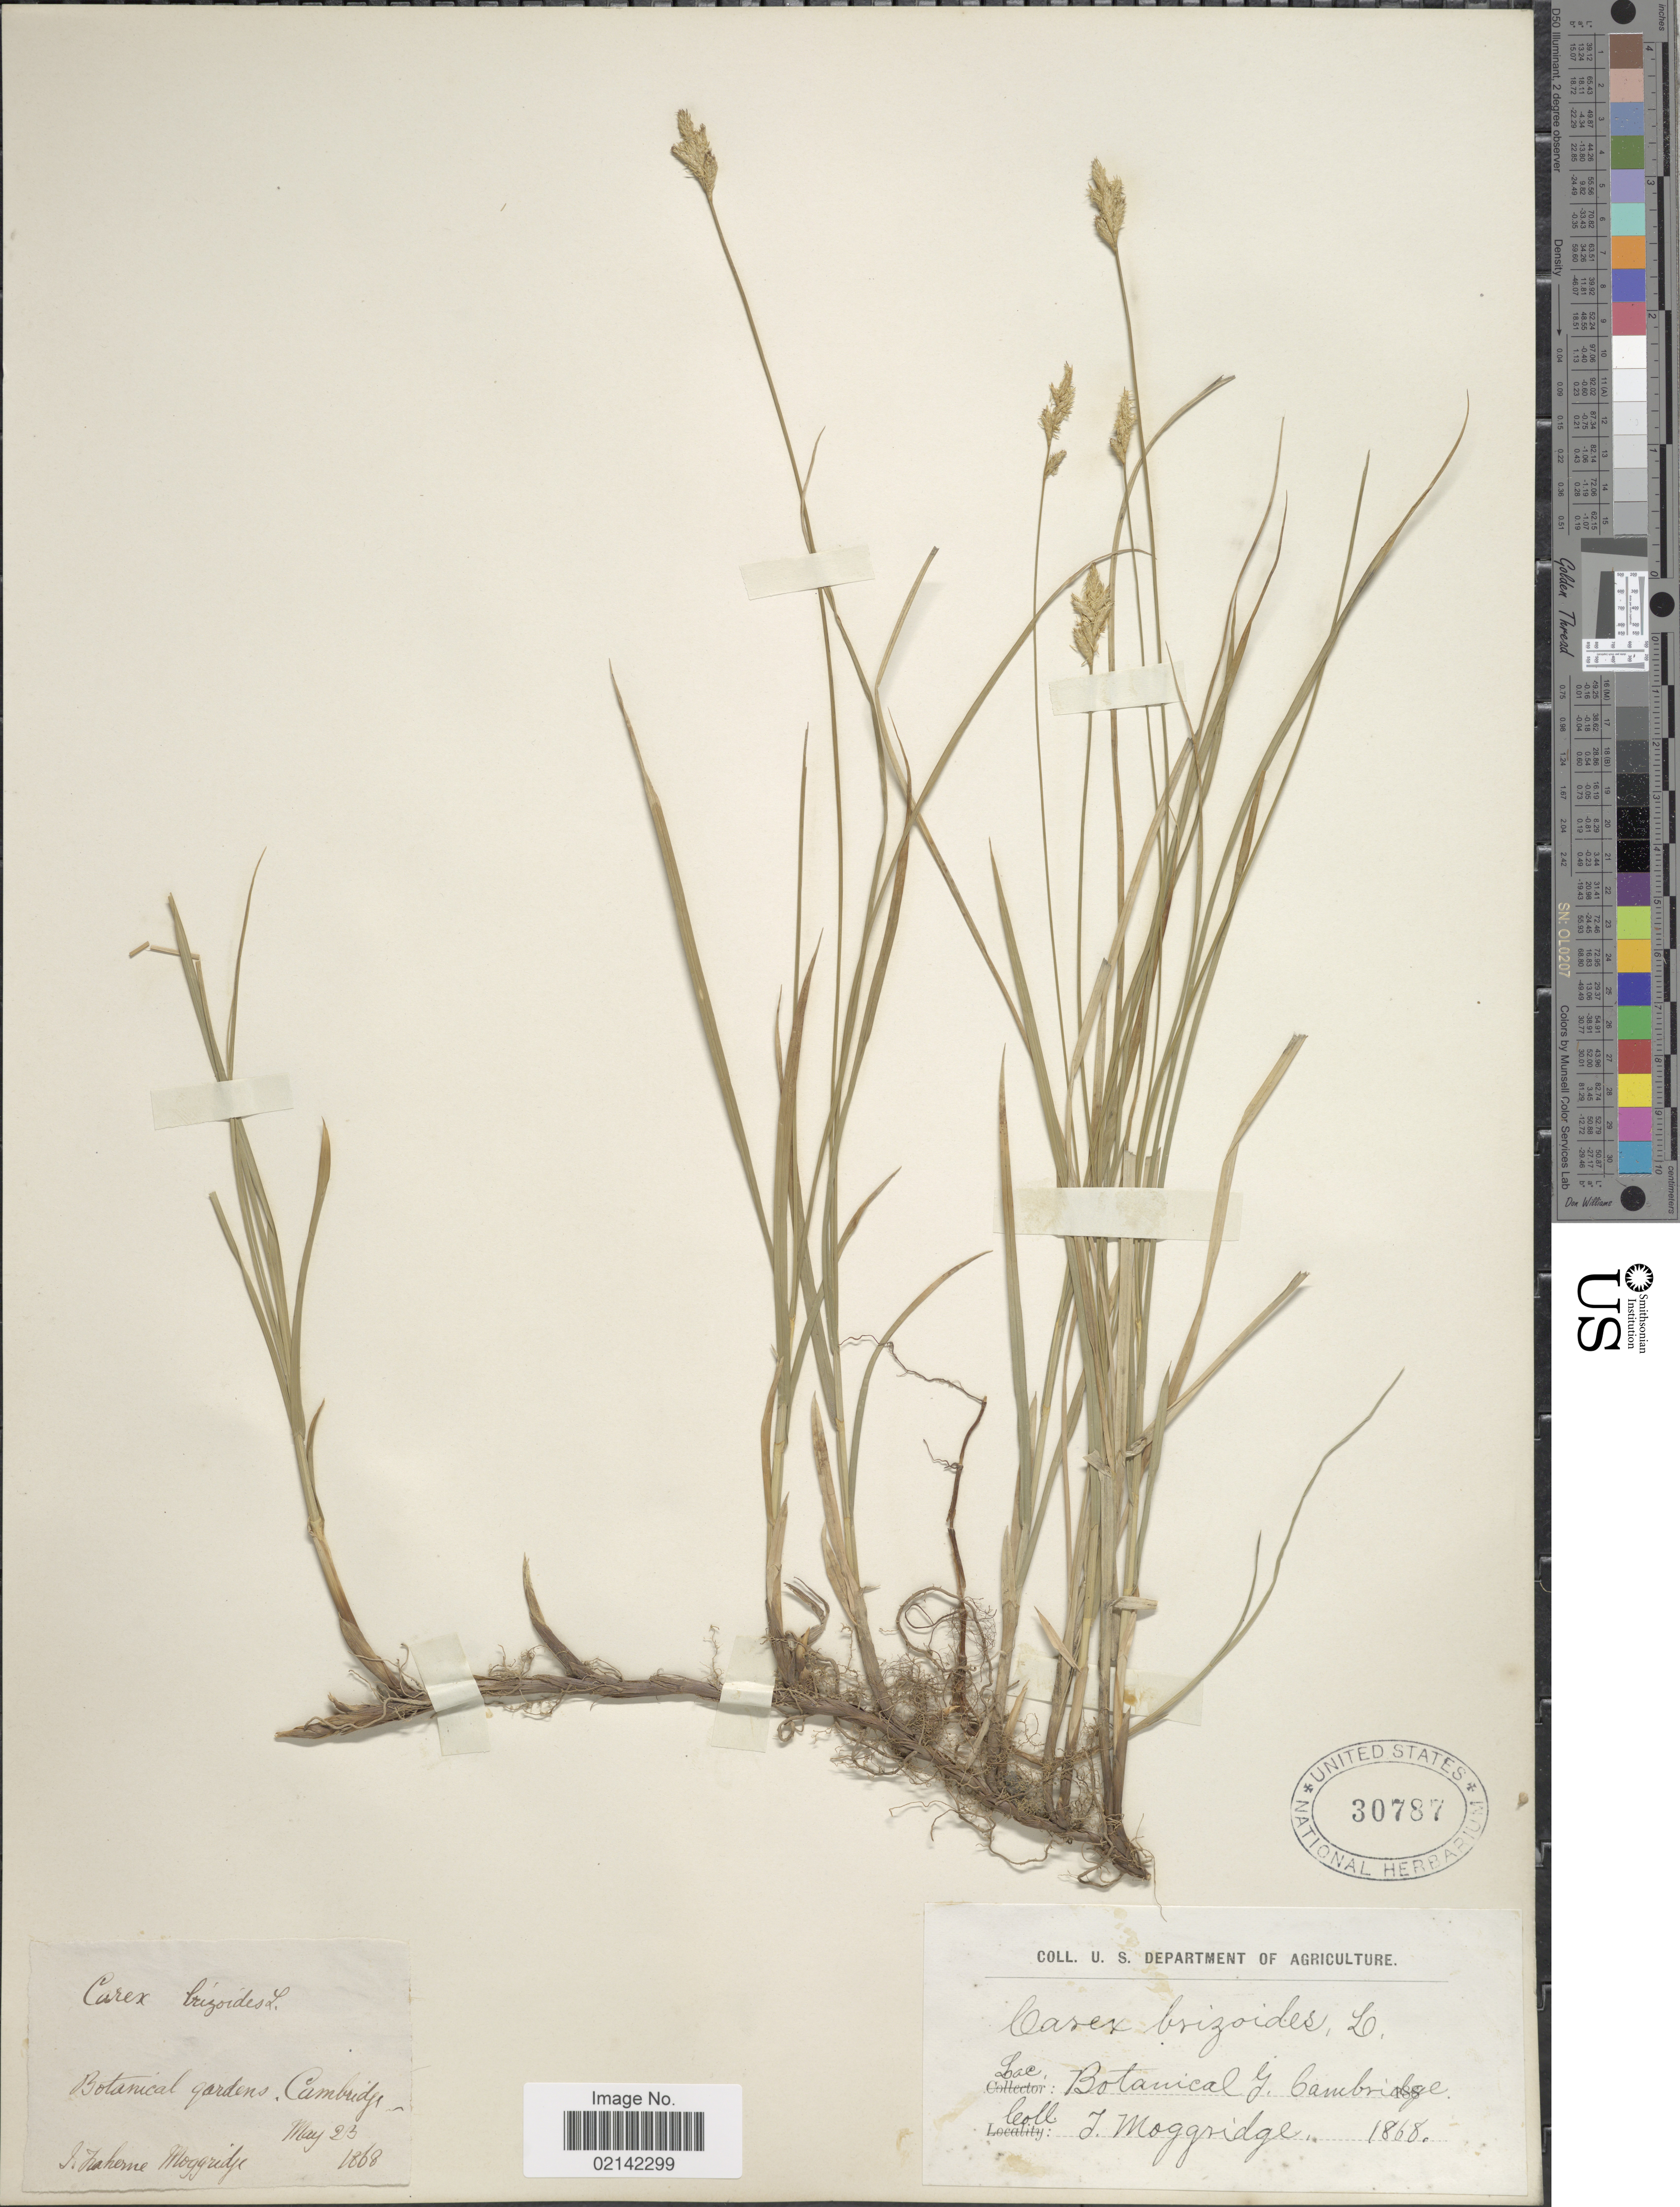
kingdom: Plantae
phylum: Tracheophyta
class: Liliopsida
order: Poales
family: Cyperaceae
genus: Carex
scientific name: Carex brizoides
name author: L.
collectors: J. T. Moggridge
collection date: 1868-05-23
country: United Kingdom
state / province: England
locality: Botanical gardens, Cambridge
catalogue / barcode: US 30787